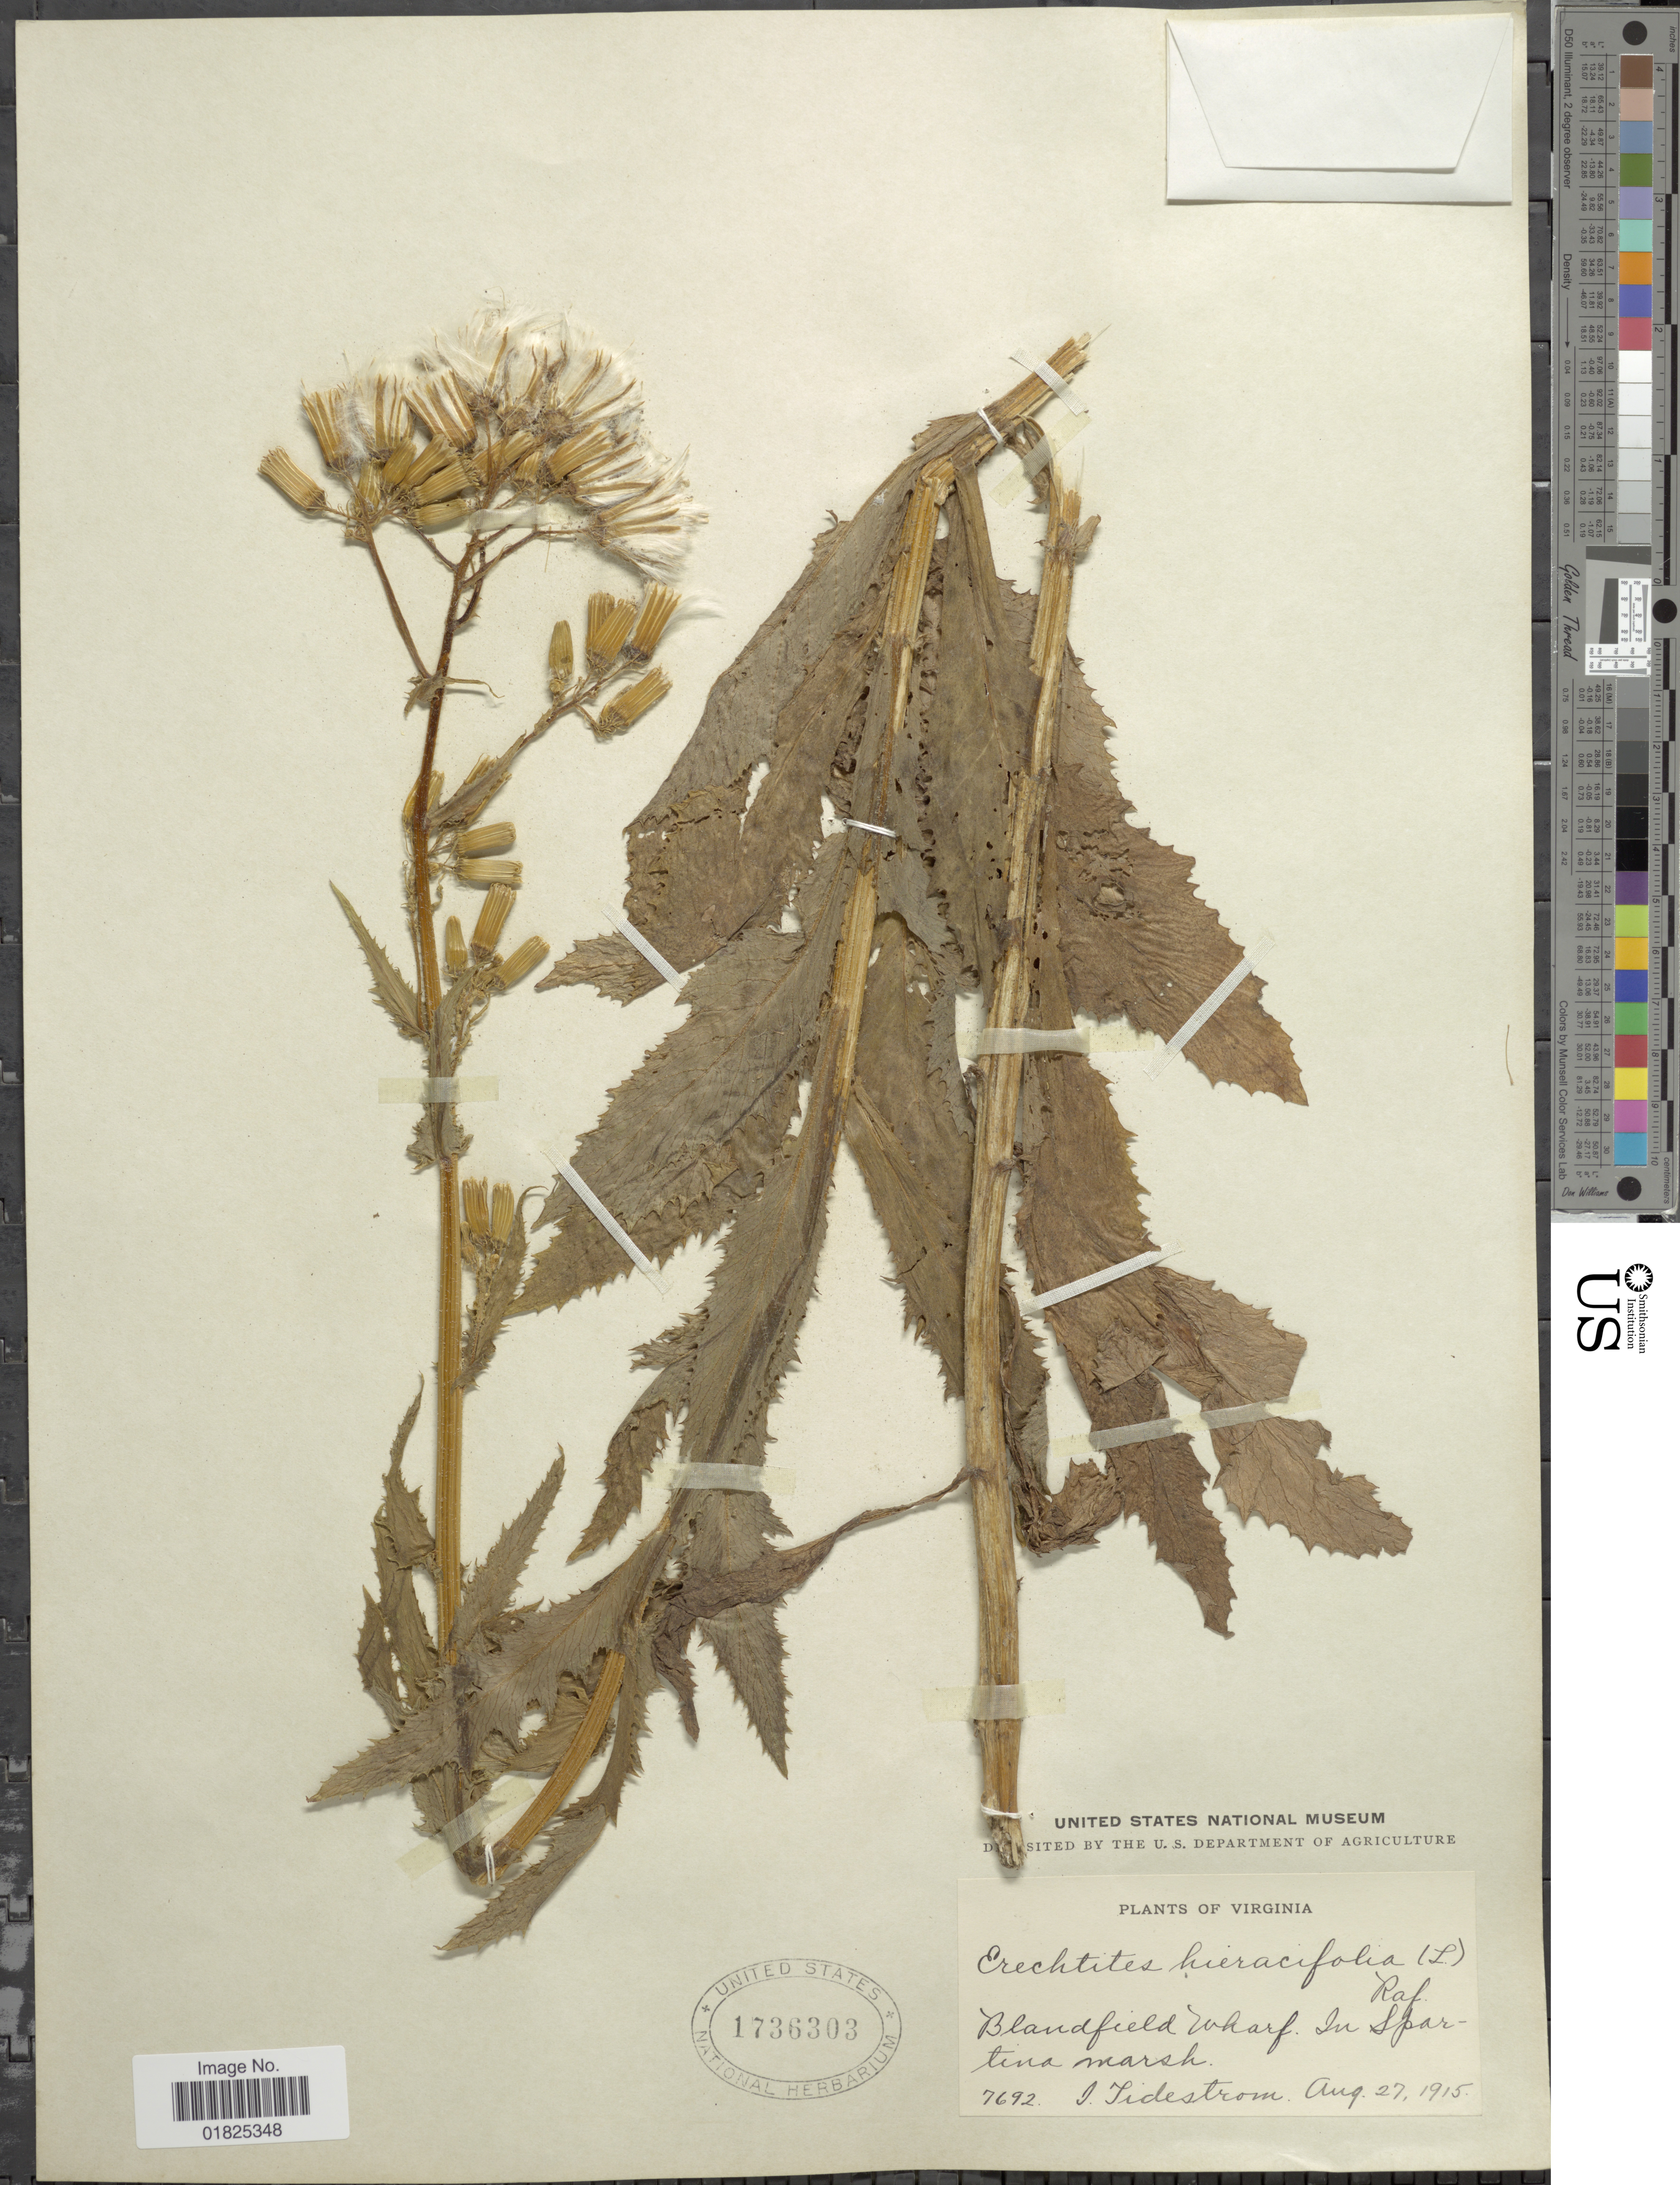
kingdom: Plantae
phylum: Tracheophyta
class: Magnoliopsida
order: Asterales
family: Asteraceae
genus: Erechtites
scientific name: Erechtites hieraciifolius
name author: (L.) Raf. ex DC.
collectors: I. F. Tidestrom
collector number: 7692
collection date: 1915-08-27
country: United States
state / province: Virginia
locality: Landfield Whar. In Spartina marsh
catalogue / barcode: US 1736303